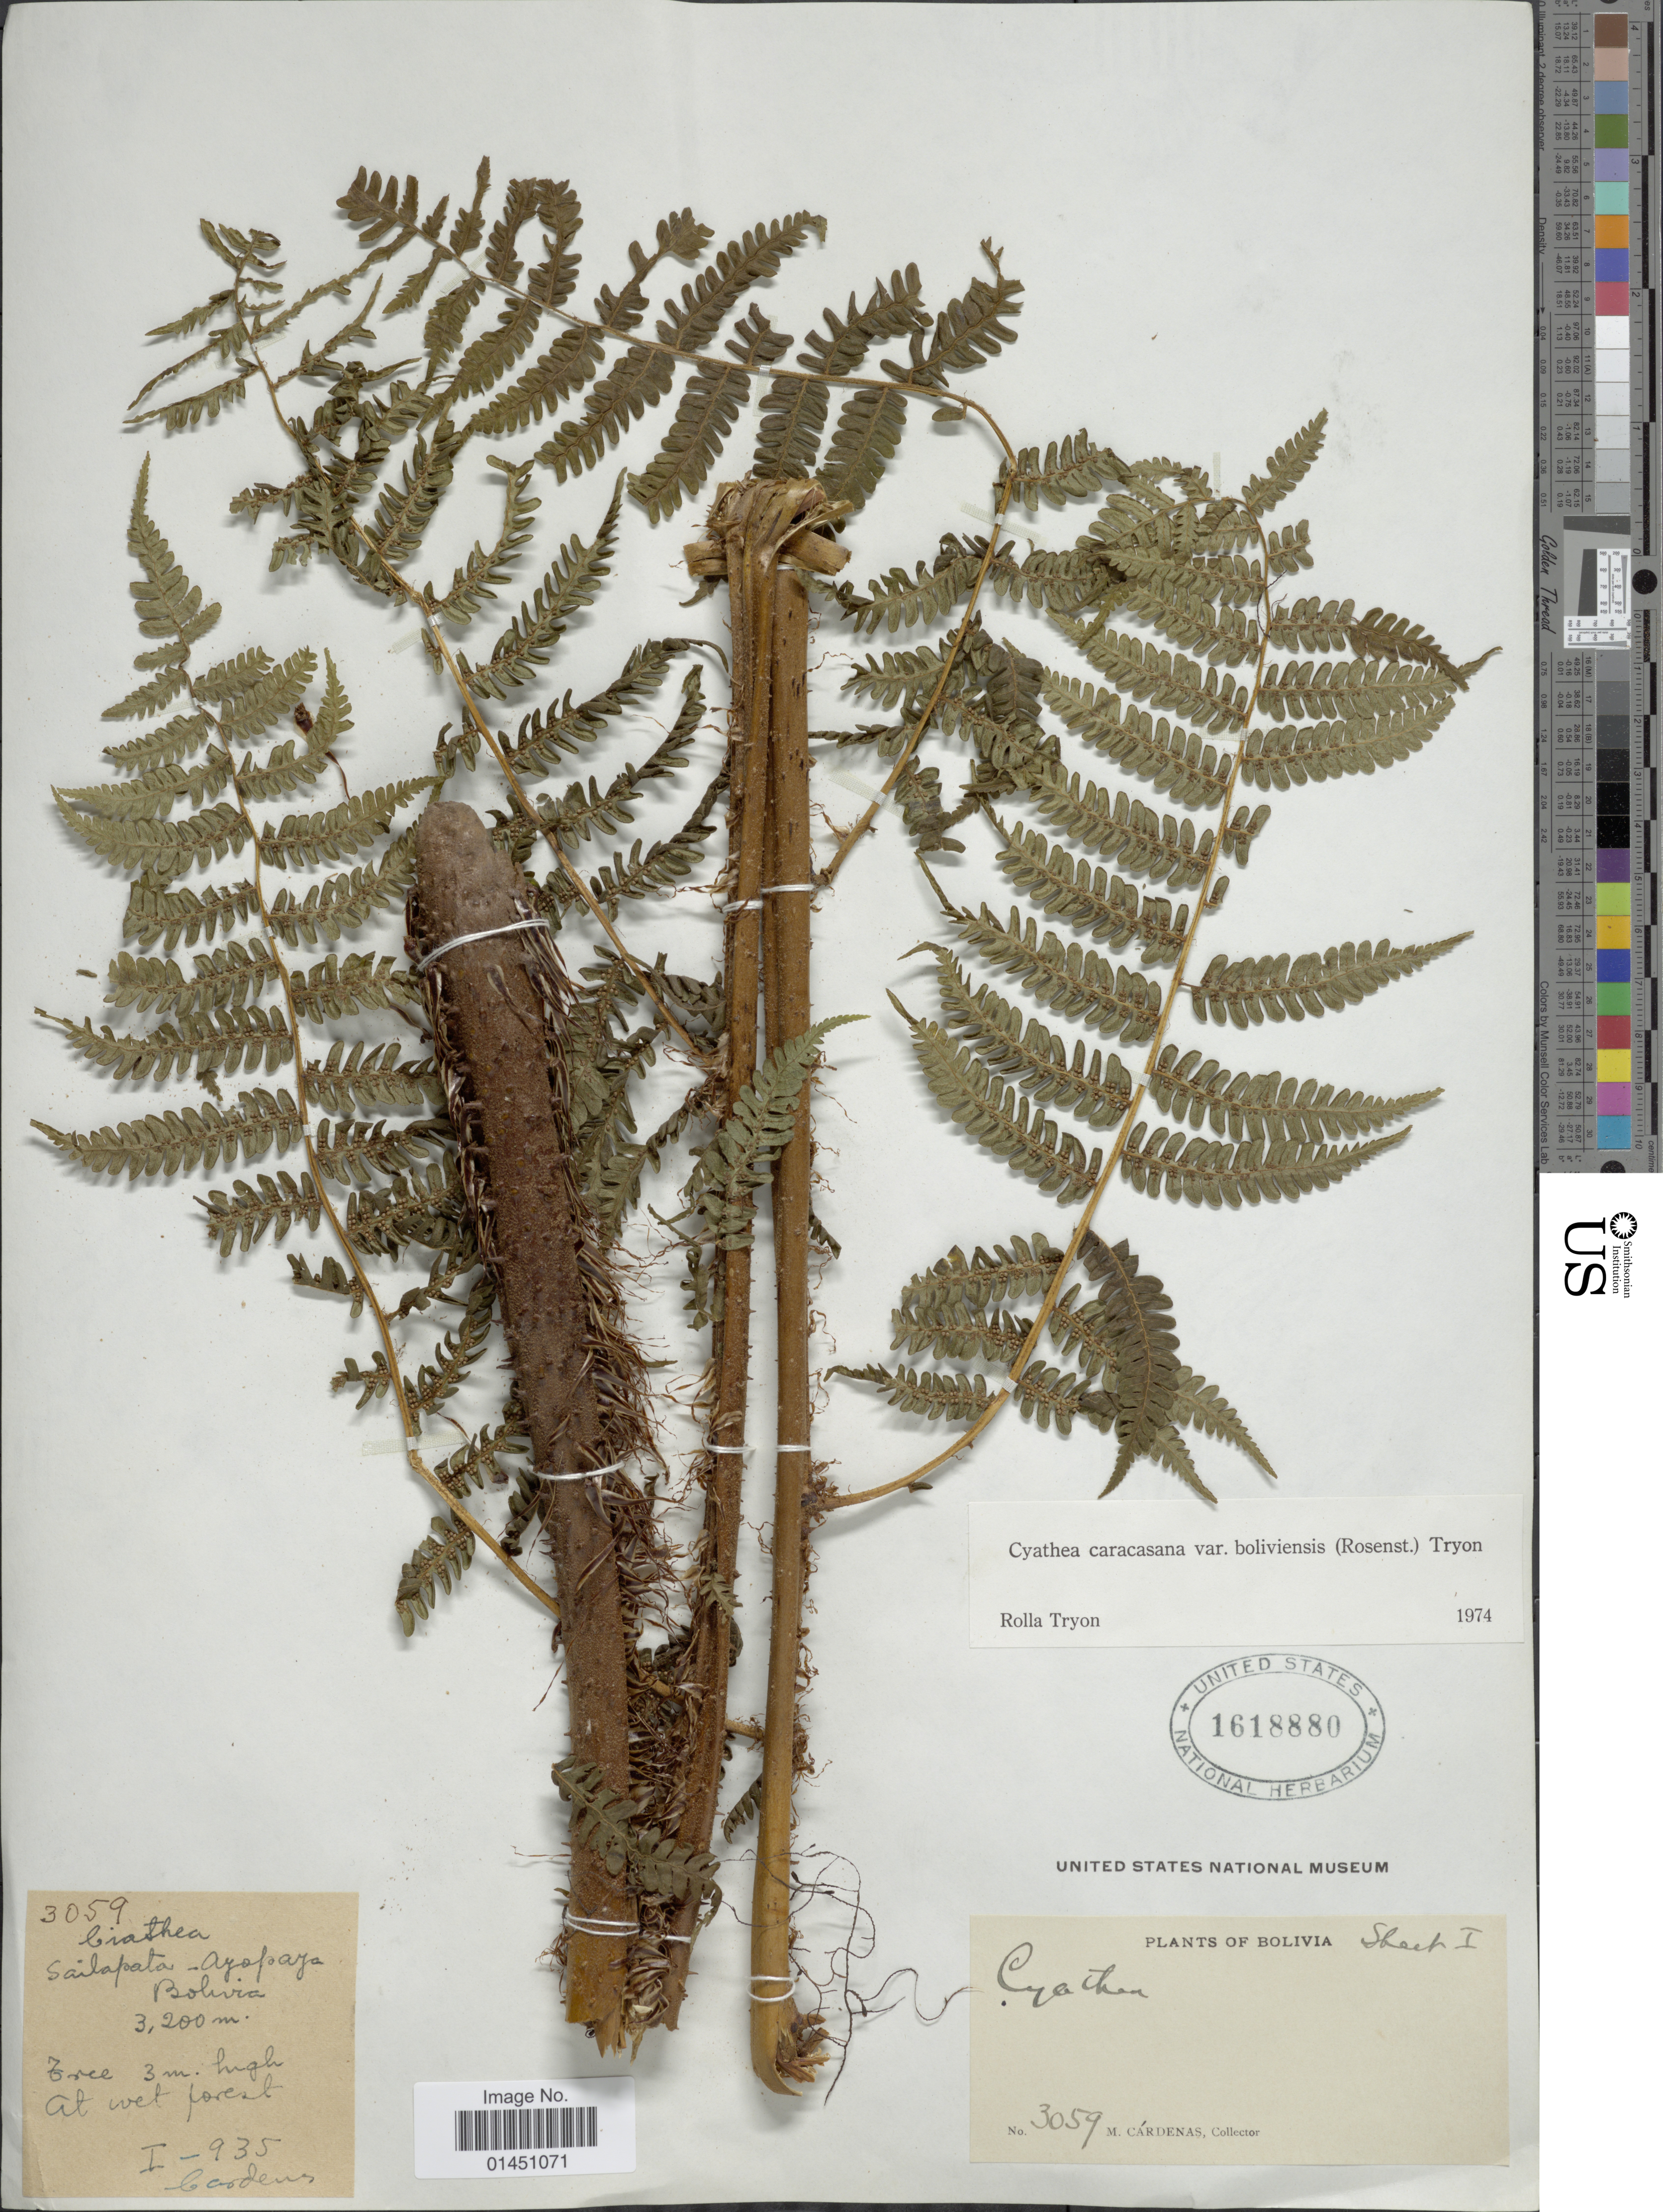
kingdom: Plantae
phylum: Tracheophyta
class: Polypodiopsida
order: Cyatheales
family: Cyatheaceae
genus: Cyathea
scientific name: Cyathea caracasana var. boliviensis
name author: (Rosenst.) R.M. Tryon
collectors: M. Cárdenas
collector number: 3059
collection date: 1935-01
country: Bolivia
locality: Sailapata, Prov. Ayopaya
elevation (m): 3200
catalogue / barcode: US 1618880